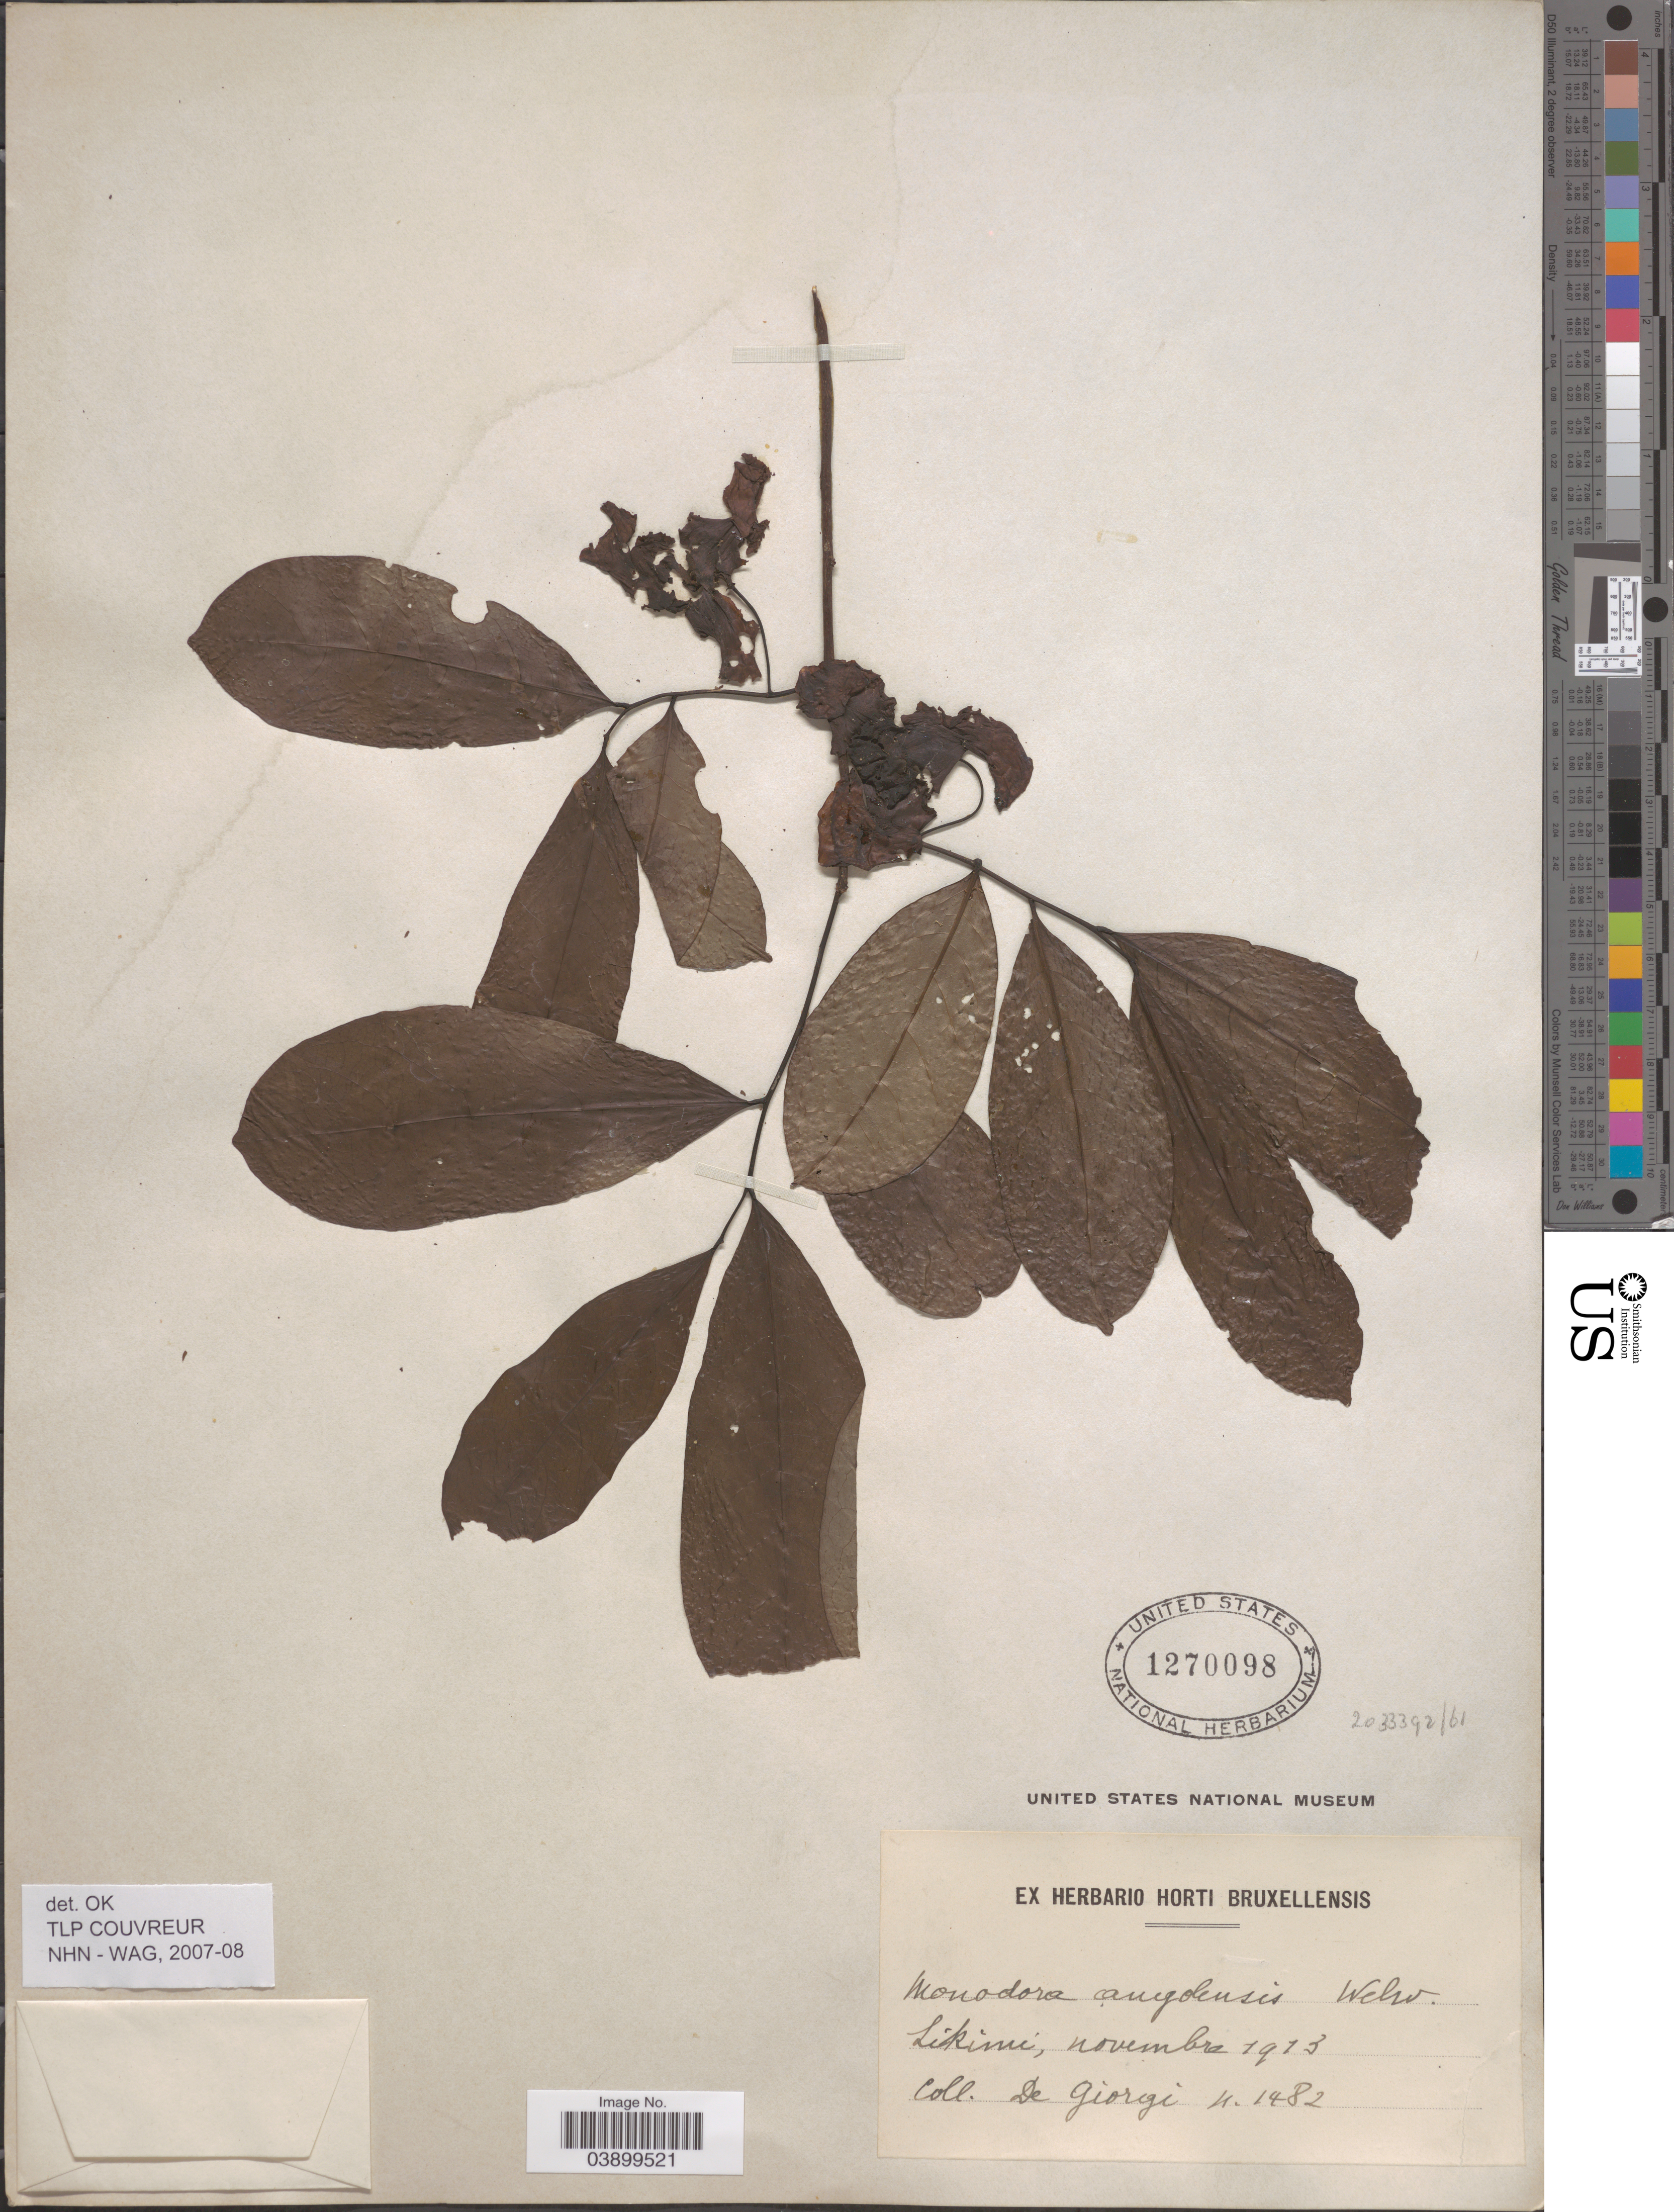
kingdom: Plantae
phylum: Tracheophyta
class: Magnoliopsida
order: Magnoliales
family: Annonaceae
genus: Monodora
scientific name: Monodora angolensis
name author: Welw.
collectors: D. Giorgi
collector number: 1482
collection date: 1913-11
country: Congo, Democratic Republic of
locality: Likimi.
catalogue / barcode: US 1270098